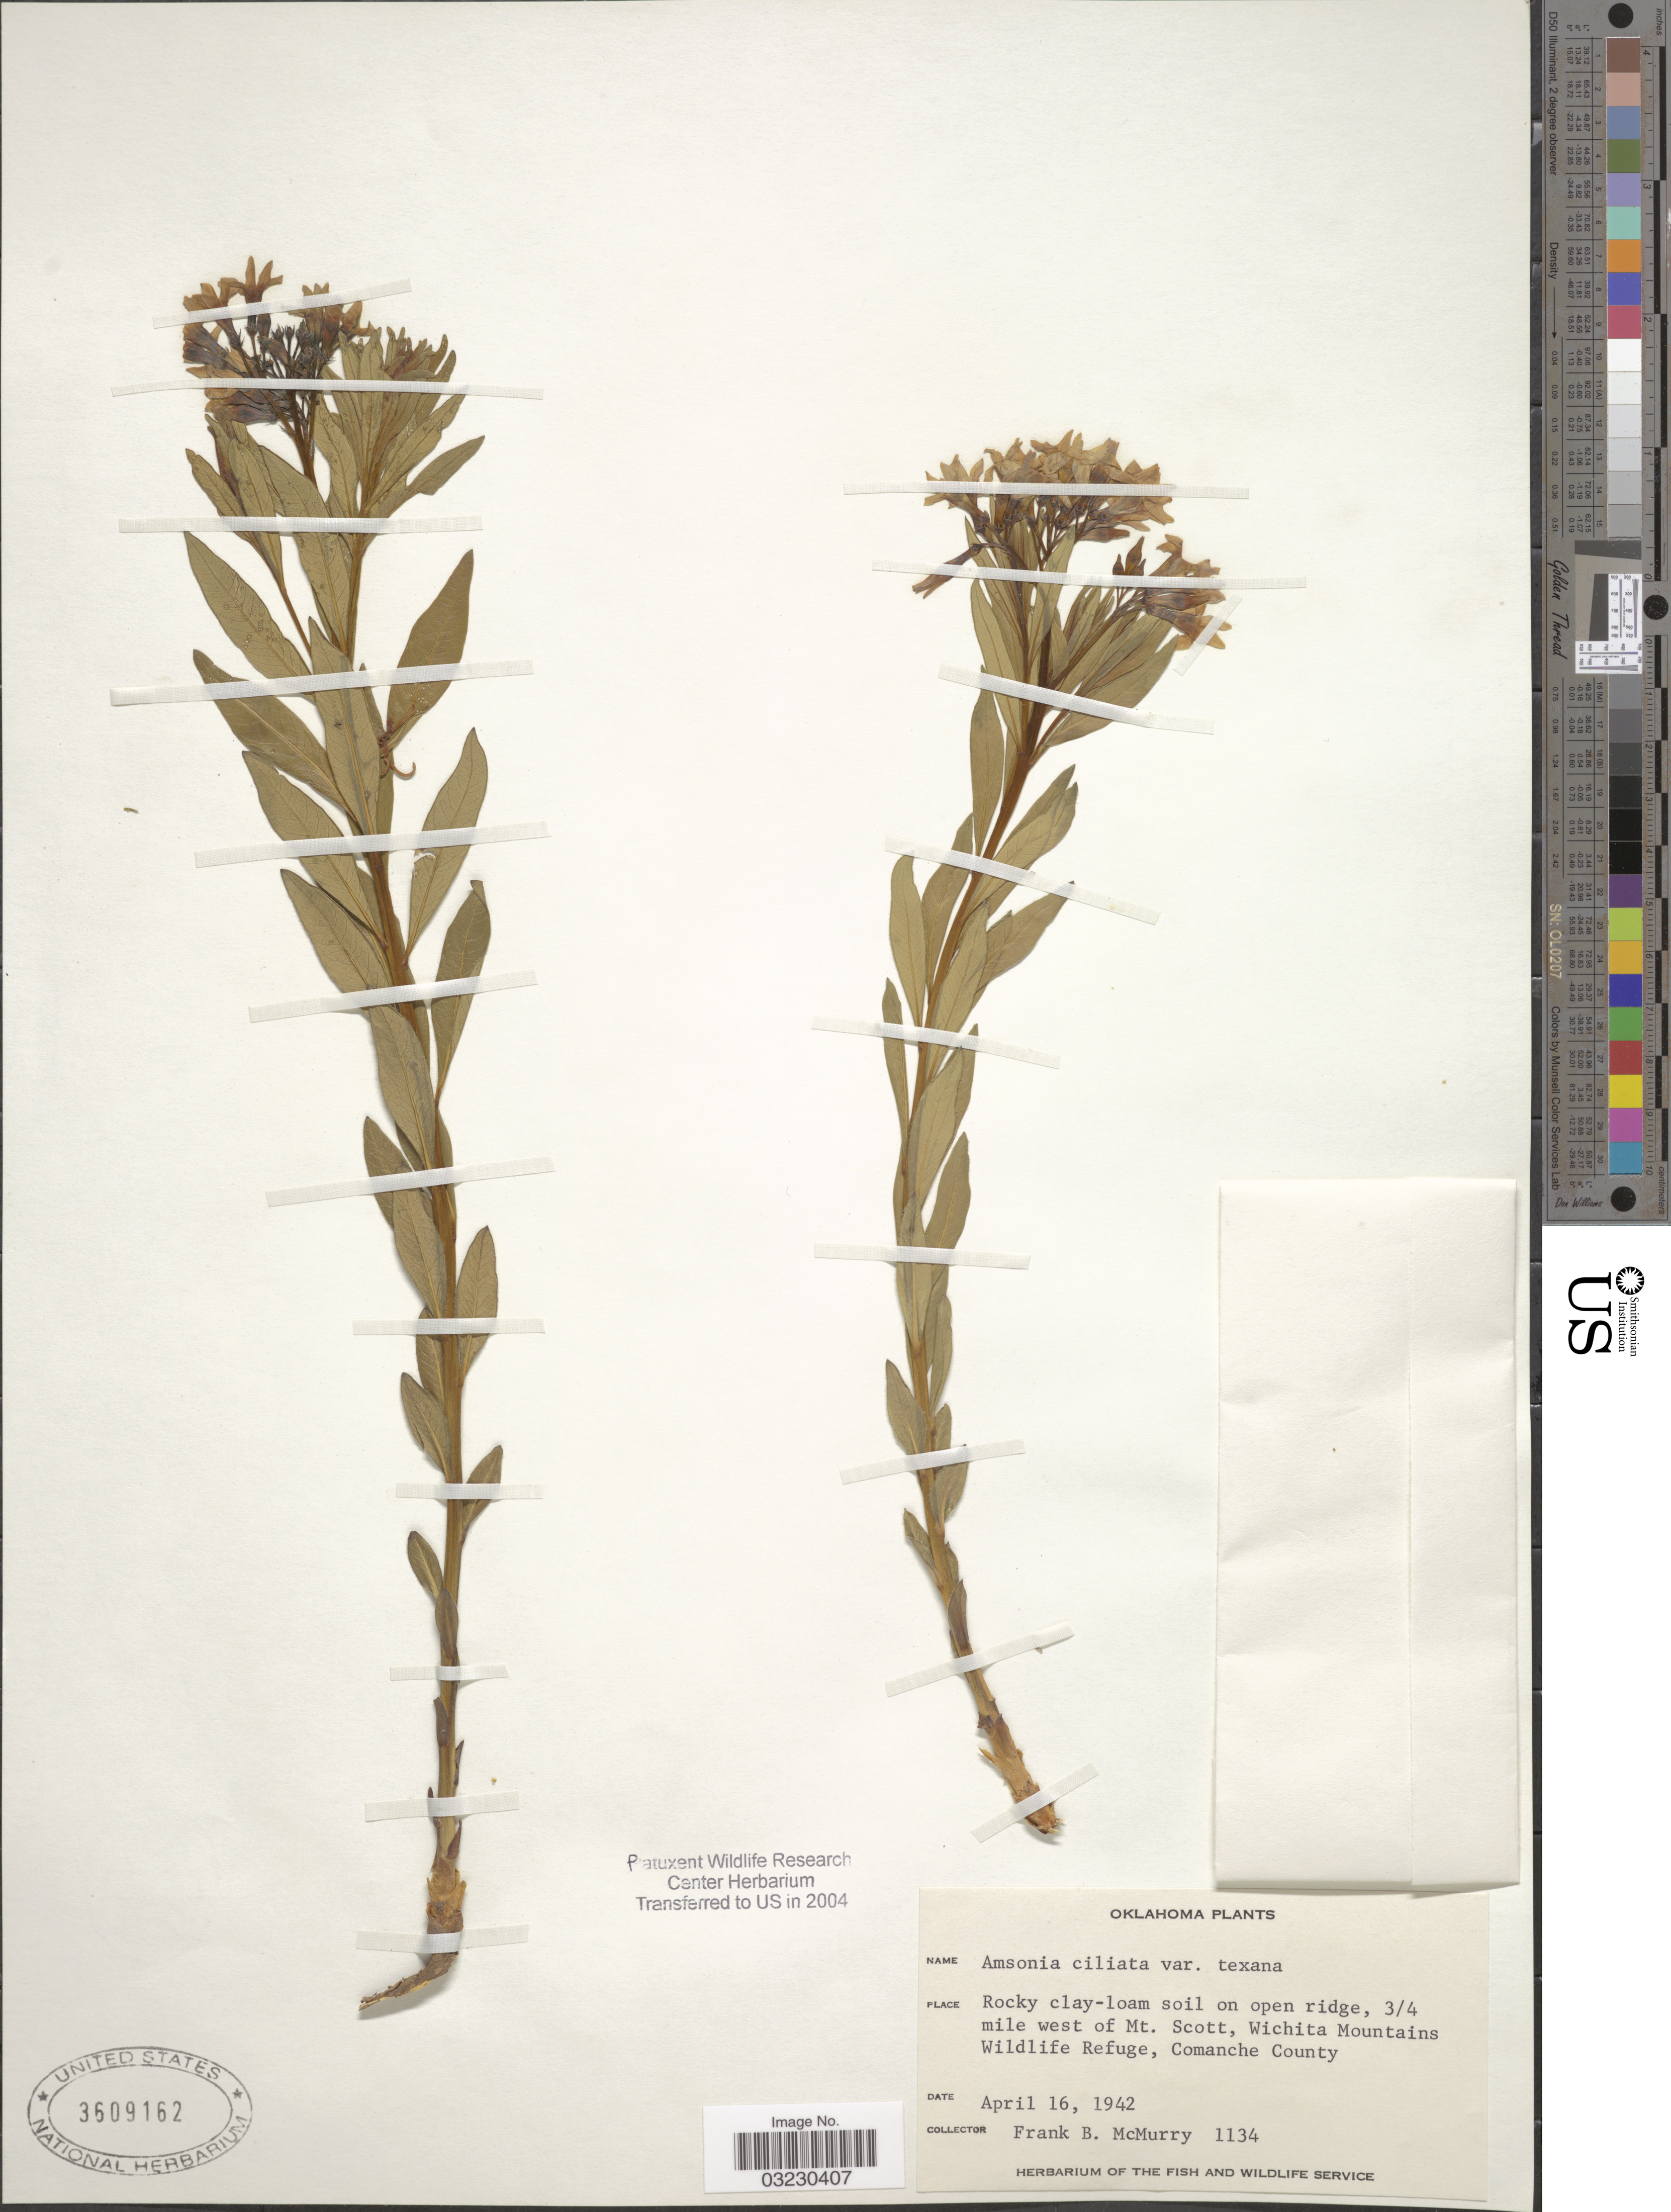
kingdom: Plantae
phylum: Tracheophyta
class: Magnoliopsida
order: Gentianales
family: Apocynaceae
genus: Amsonia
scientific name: Amsonia ciliata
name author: Walter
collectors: F. B. McMurry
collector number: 1134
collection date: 1942-04-16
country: United States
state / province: Oklahoma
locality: Rocky clay-loam soil on open ridge, 3/4 miles west of Mt. Scott, Wichita Mountains Wildlife Refuge, Comanche County.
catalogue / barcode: US 3609162